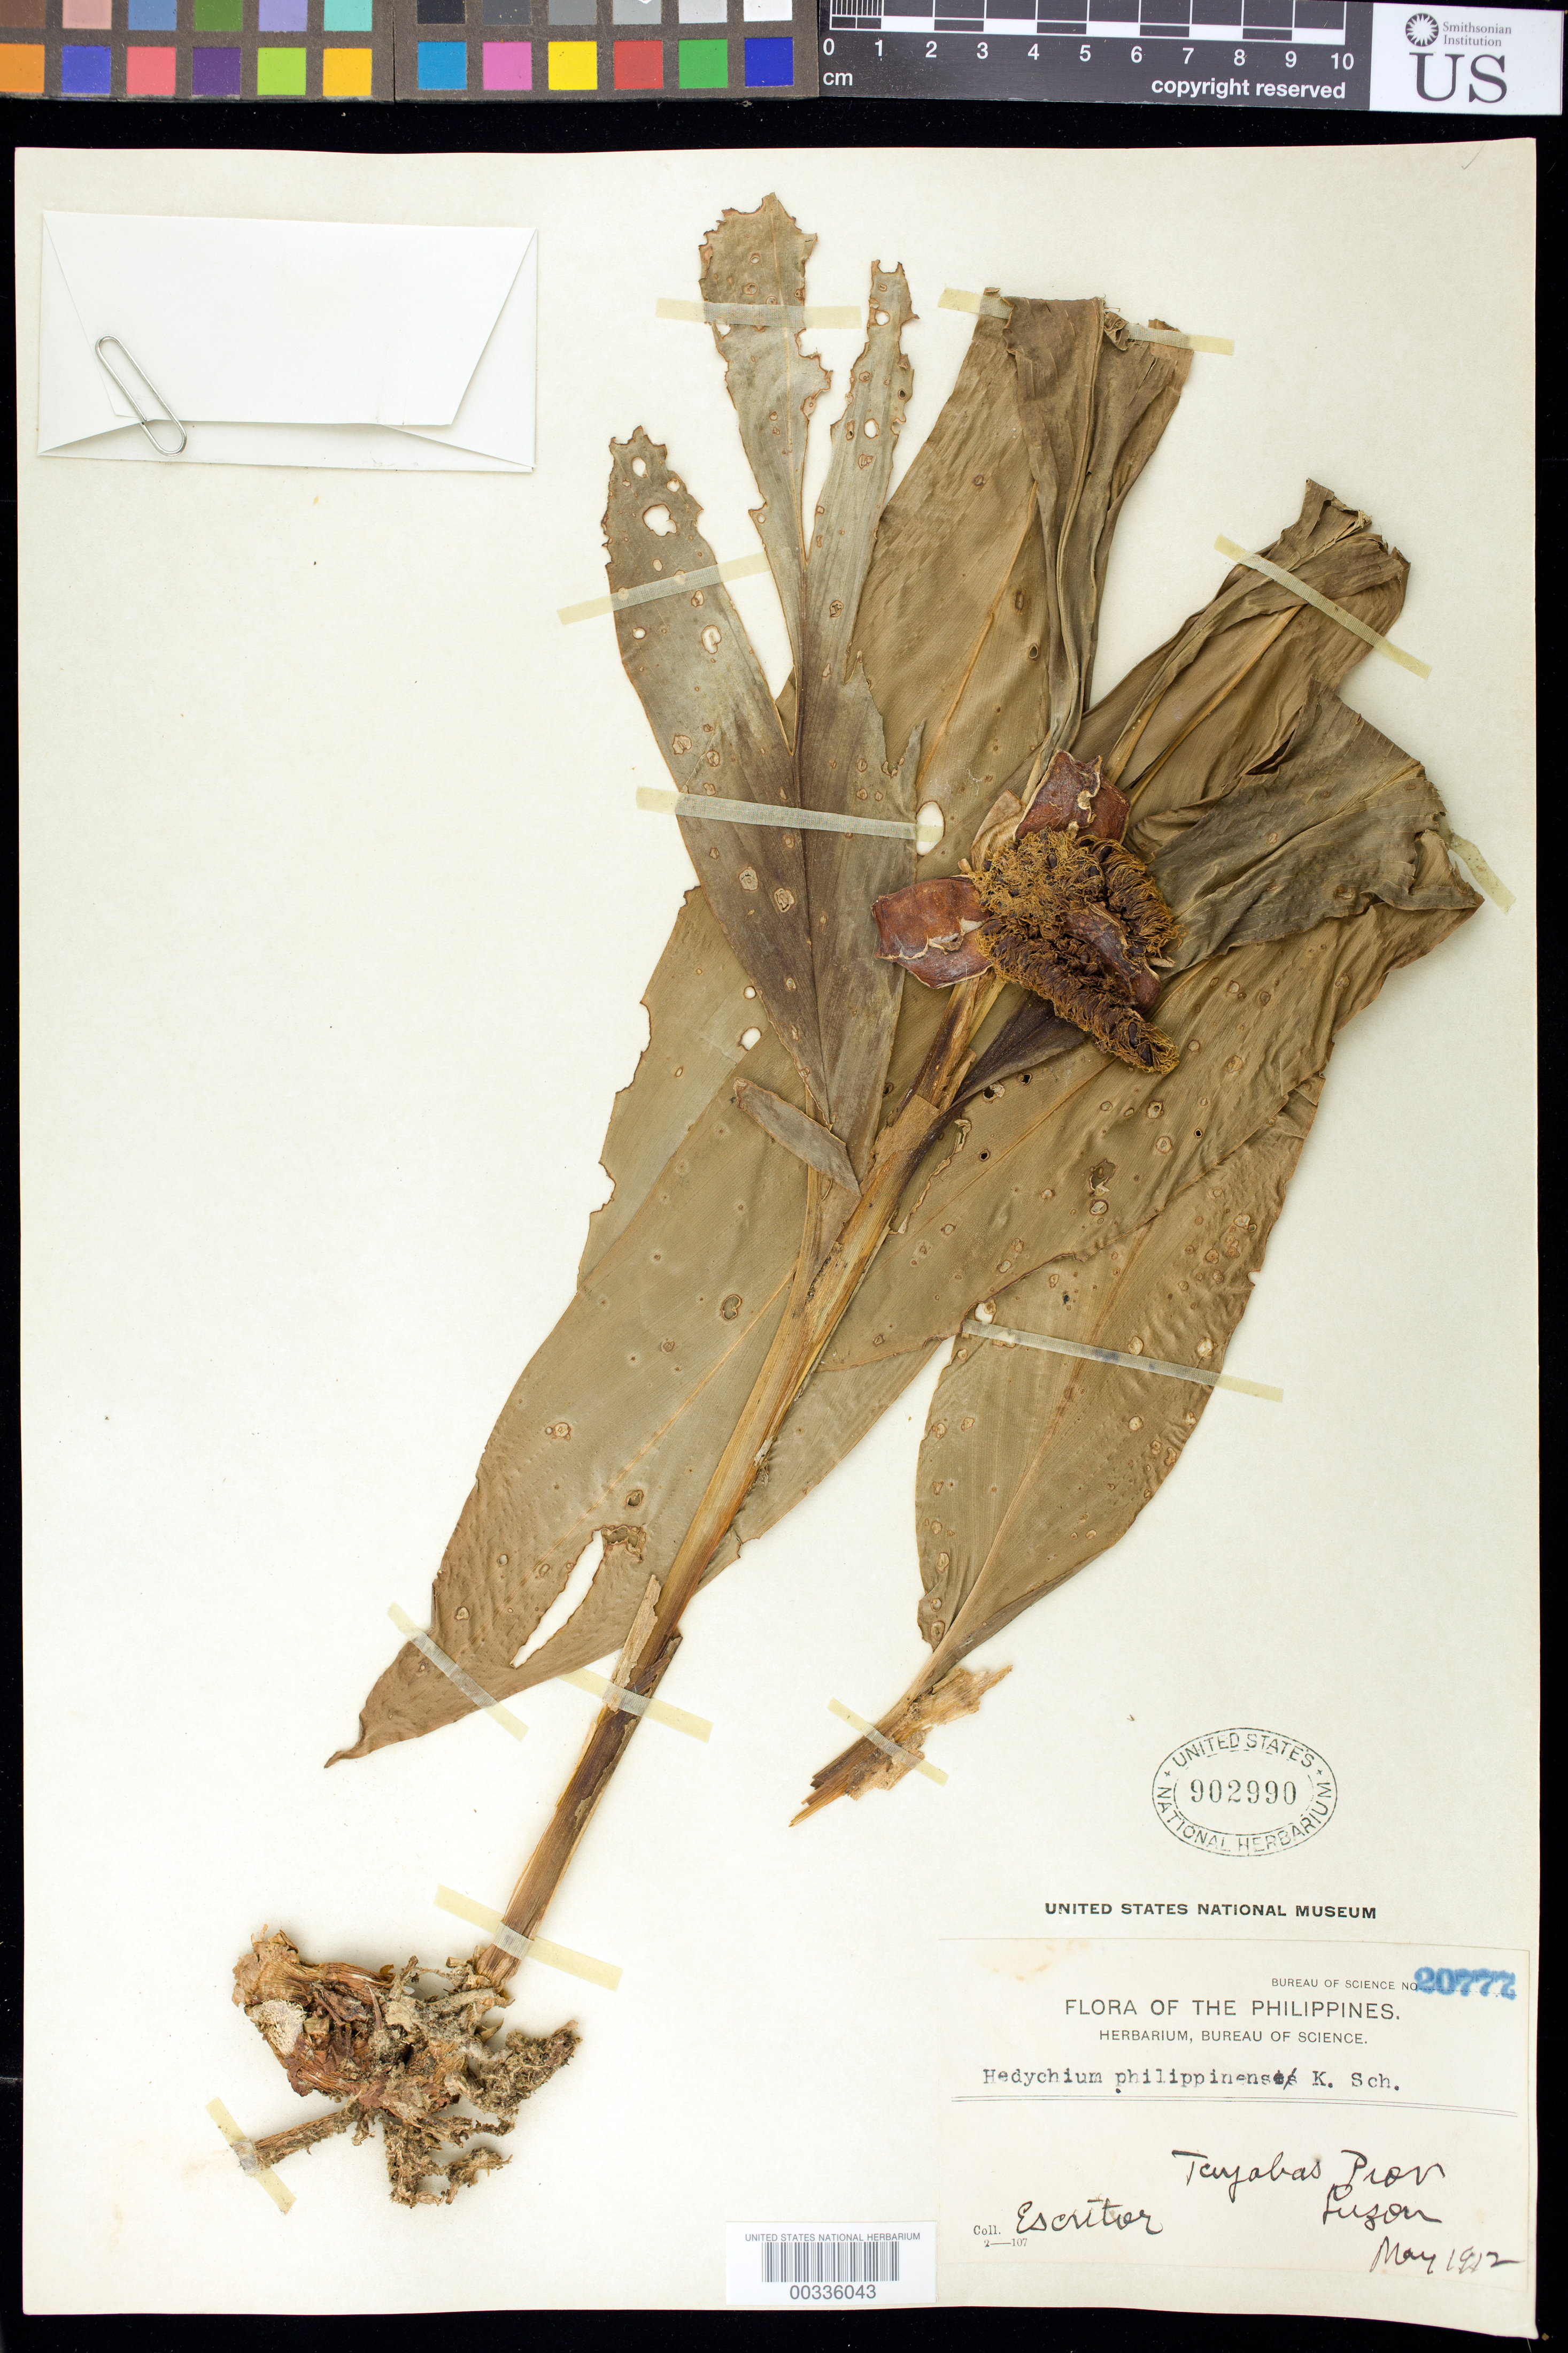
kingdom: Plantae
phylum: Tracheophyta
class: Liliopsida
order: Zingiberales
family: Zingiberaceae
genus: Hedychium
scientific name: Hedychium philippinense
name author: K. Schum.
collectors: L. Escritor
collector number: Bur. Sci. 20772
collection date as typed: May 1912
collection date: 1912-05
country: Philippines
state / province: Calabarzon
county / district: Quezon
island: Luzon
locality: Tayabas prov. [= quezon province]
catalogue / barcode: US 902990